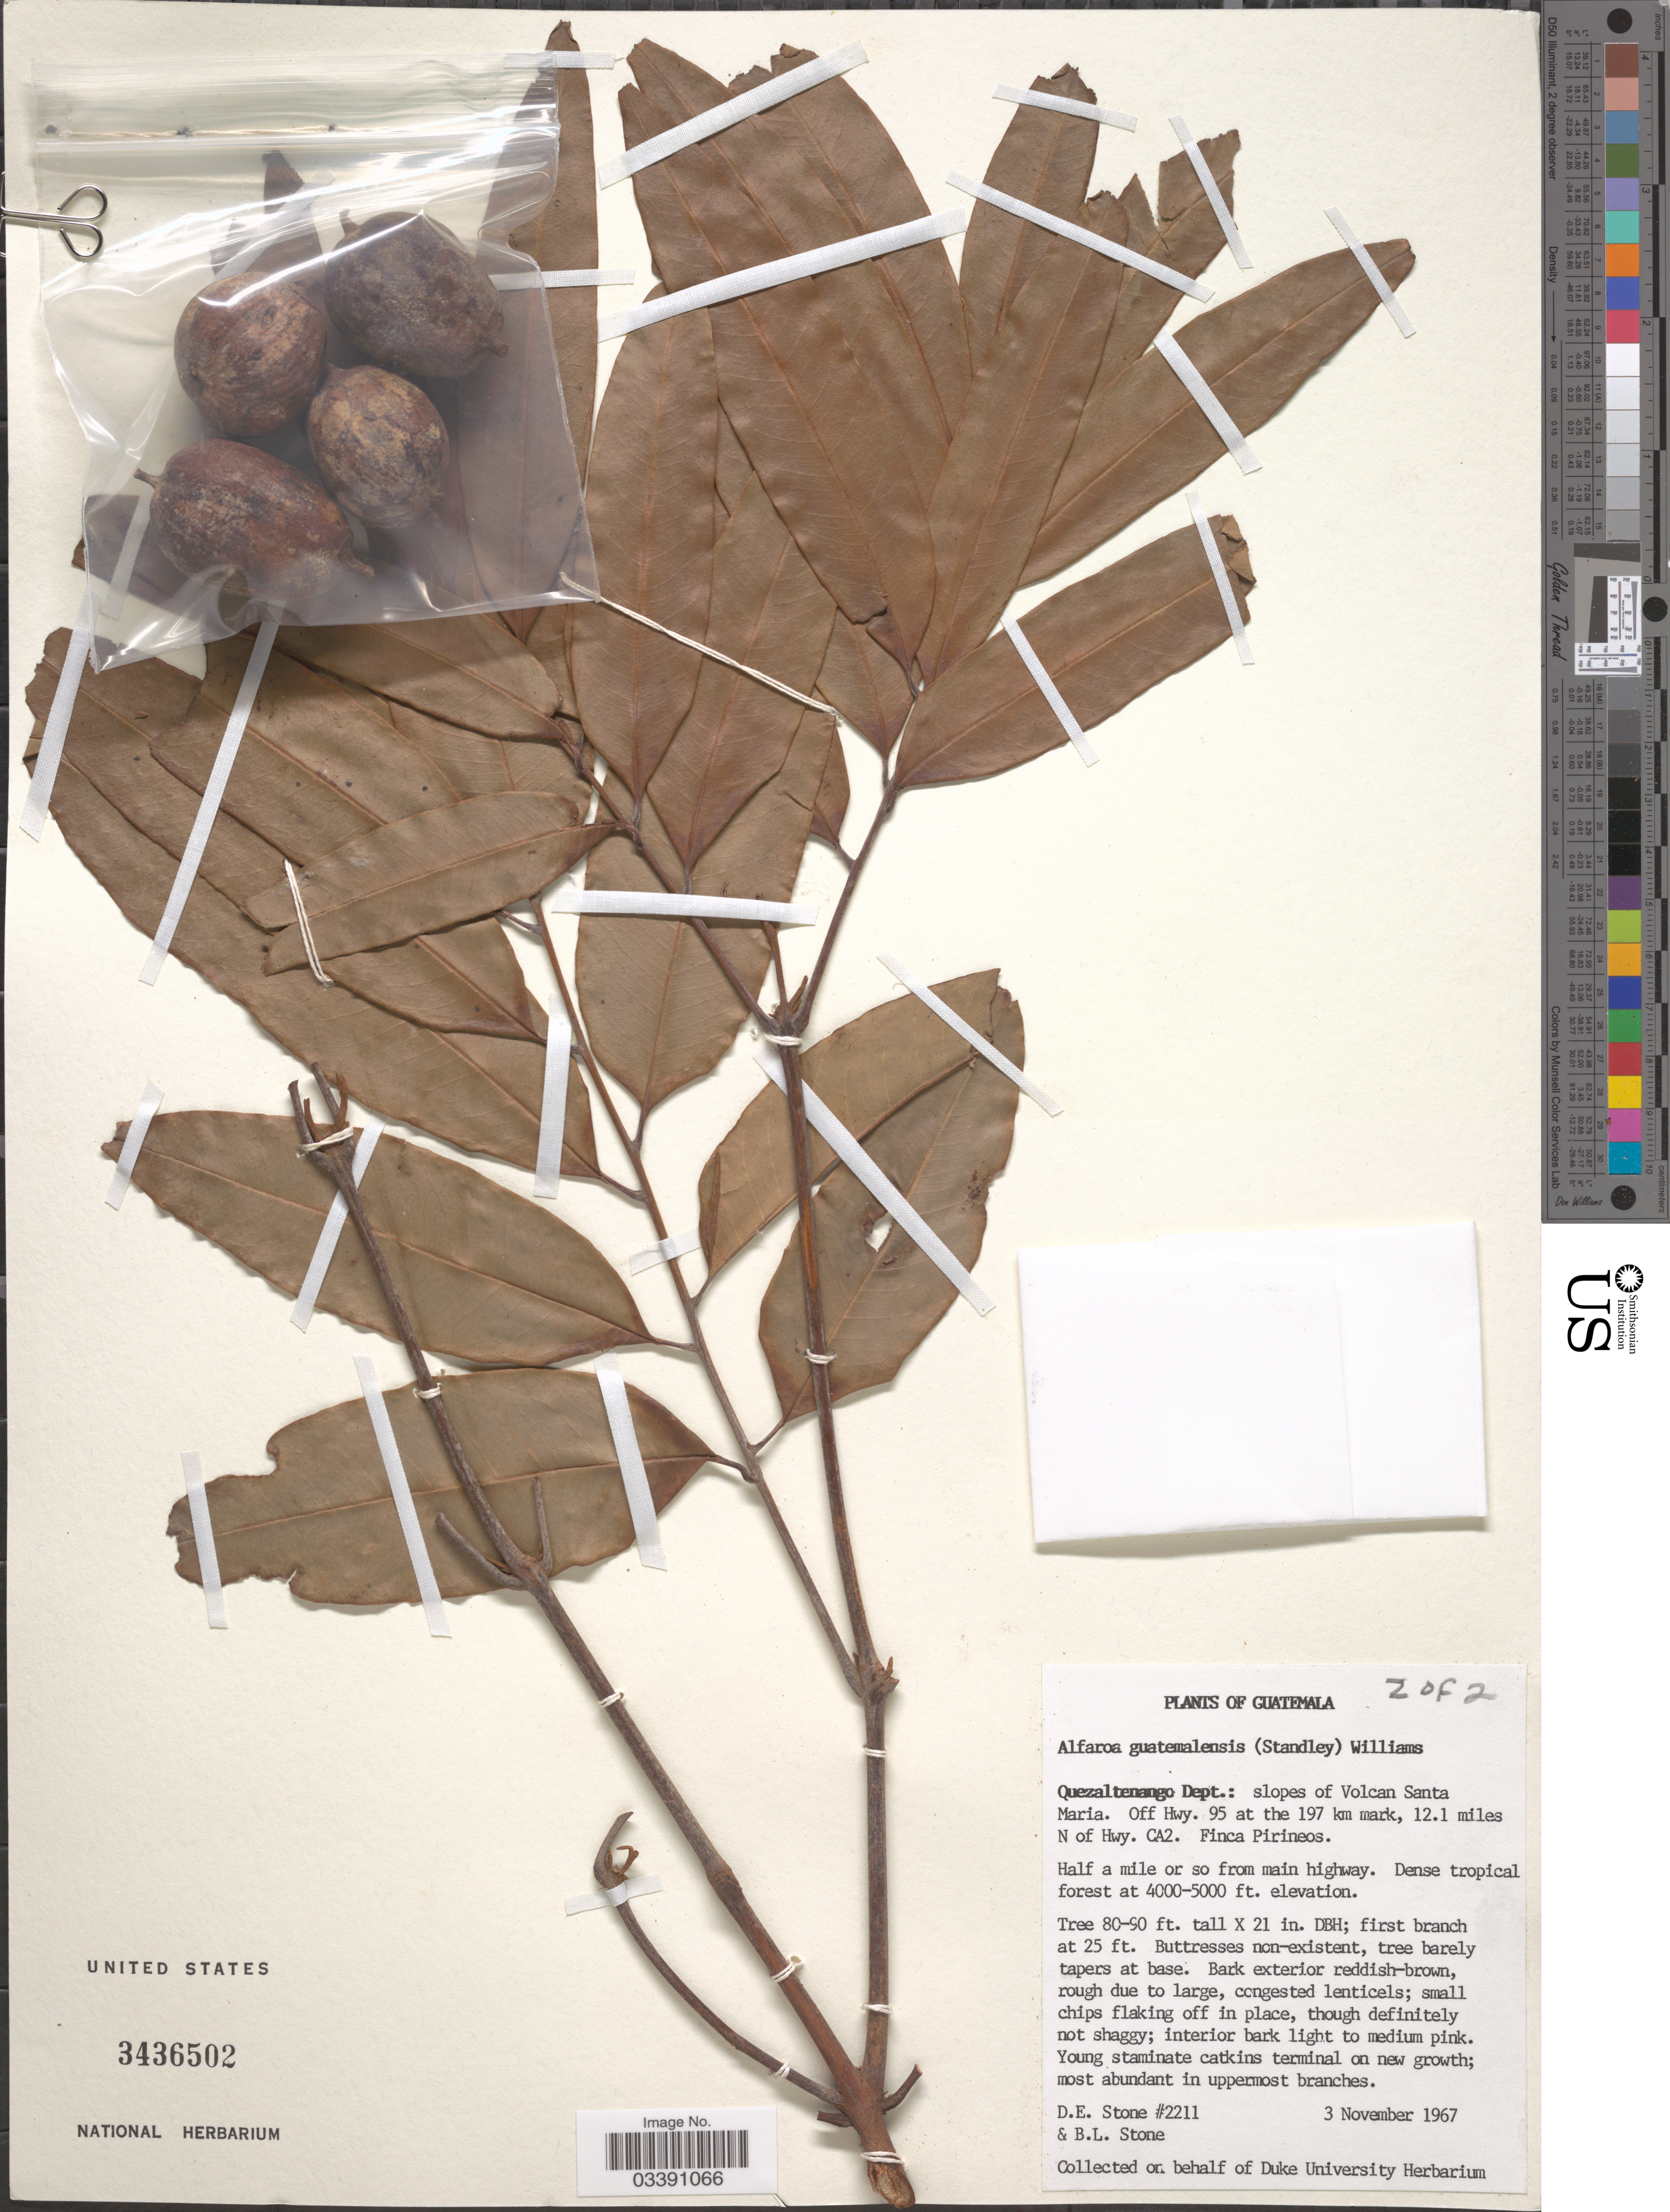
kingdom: Plantae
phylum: Tracheophyta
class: Magnoliopsida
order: Fagales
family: Juglandaceae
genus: Alfaroa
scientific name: Alfaroa guatemalensis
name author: (Standl.) L.O. Williams & Ant. Molina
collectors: D. E. Stone & B. L. Stone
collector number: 2211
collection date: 1967-11-03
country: Guatemala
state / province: Quetzaltenango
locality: Quezaltenango Dept.: Slopes of Volcan Santa Maria. Off Hwy. 95 at the 197 km mark, 12.1 miles N of Hwy. CA2. Finca Pirineos.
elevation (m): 1219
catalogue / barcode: US 3436502